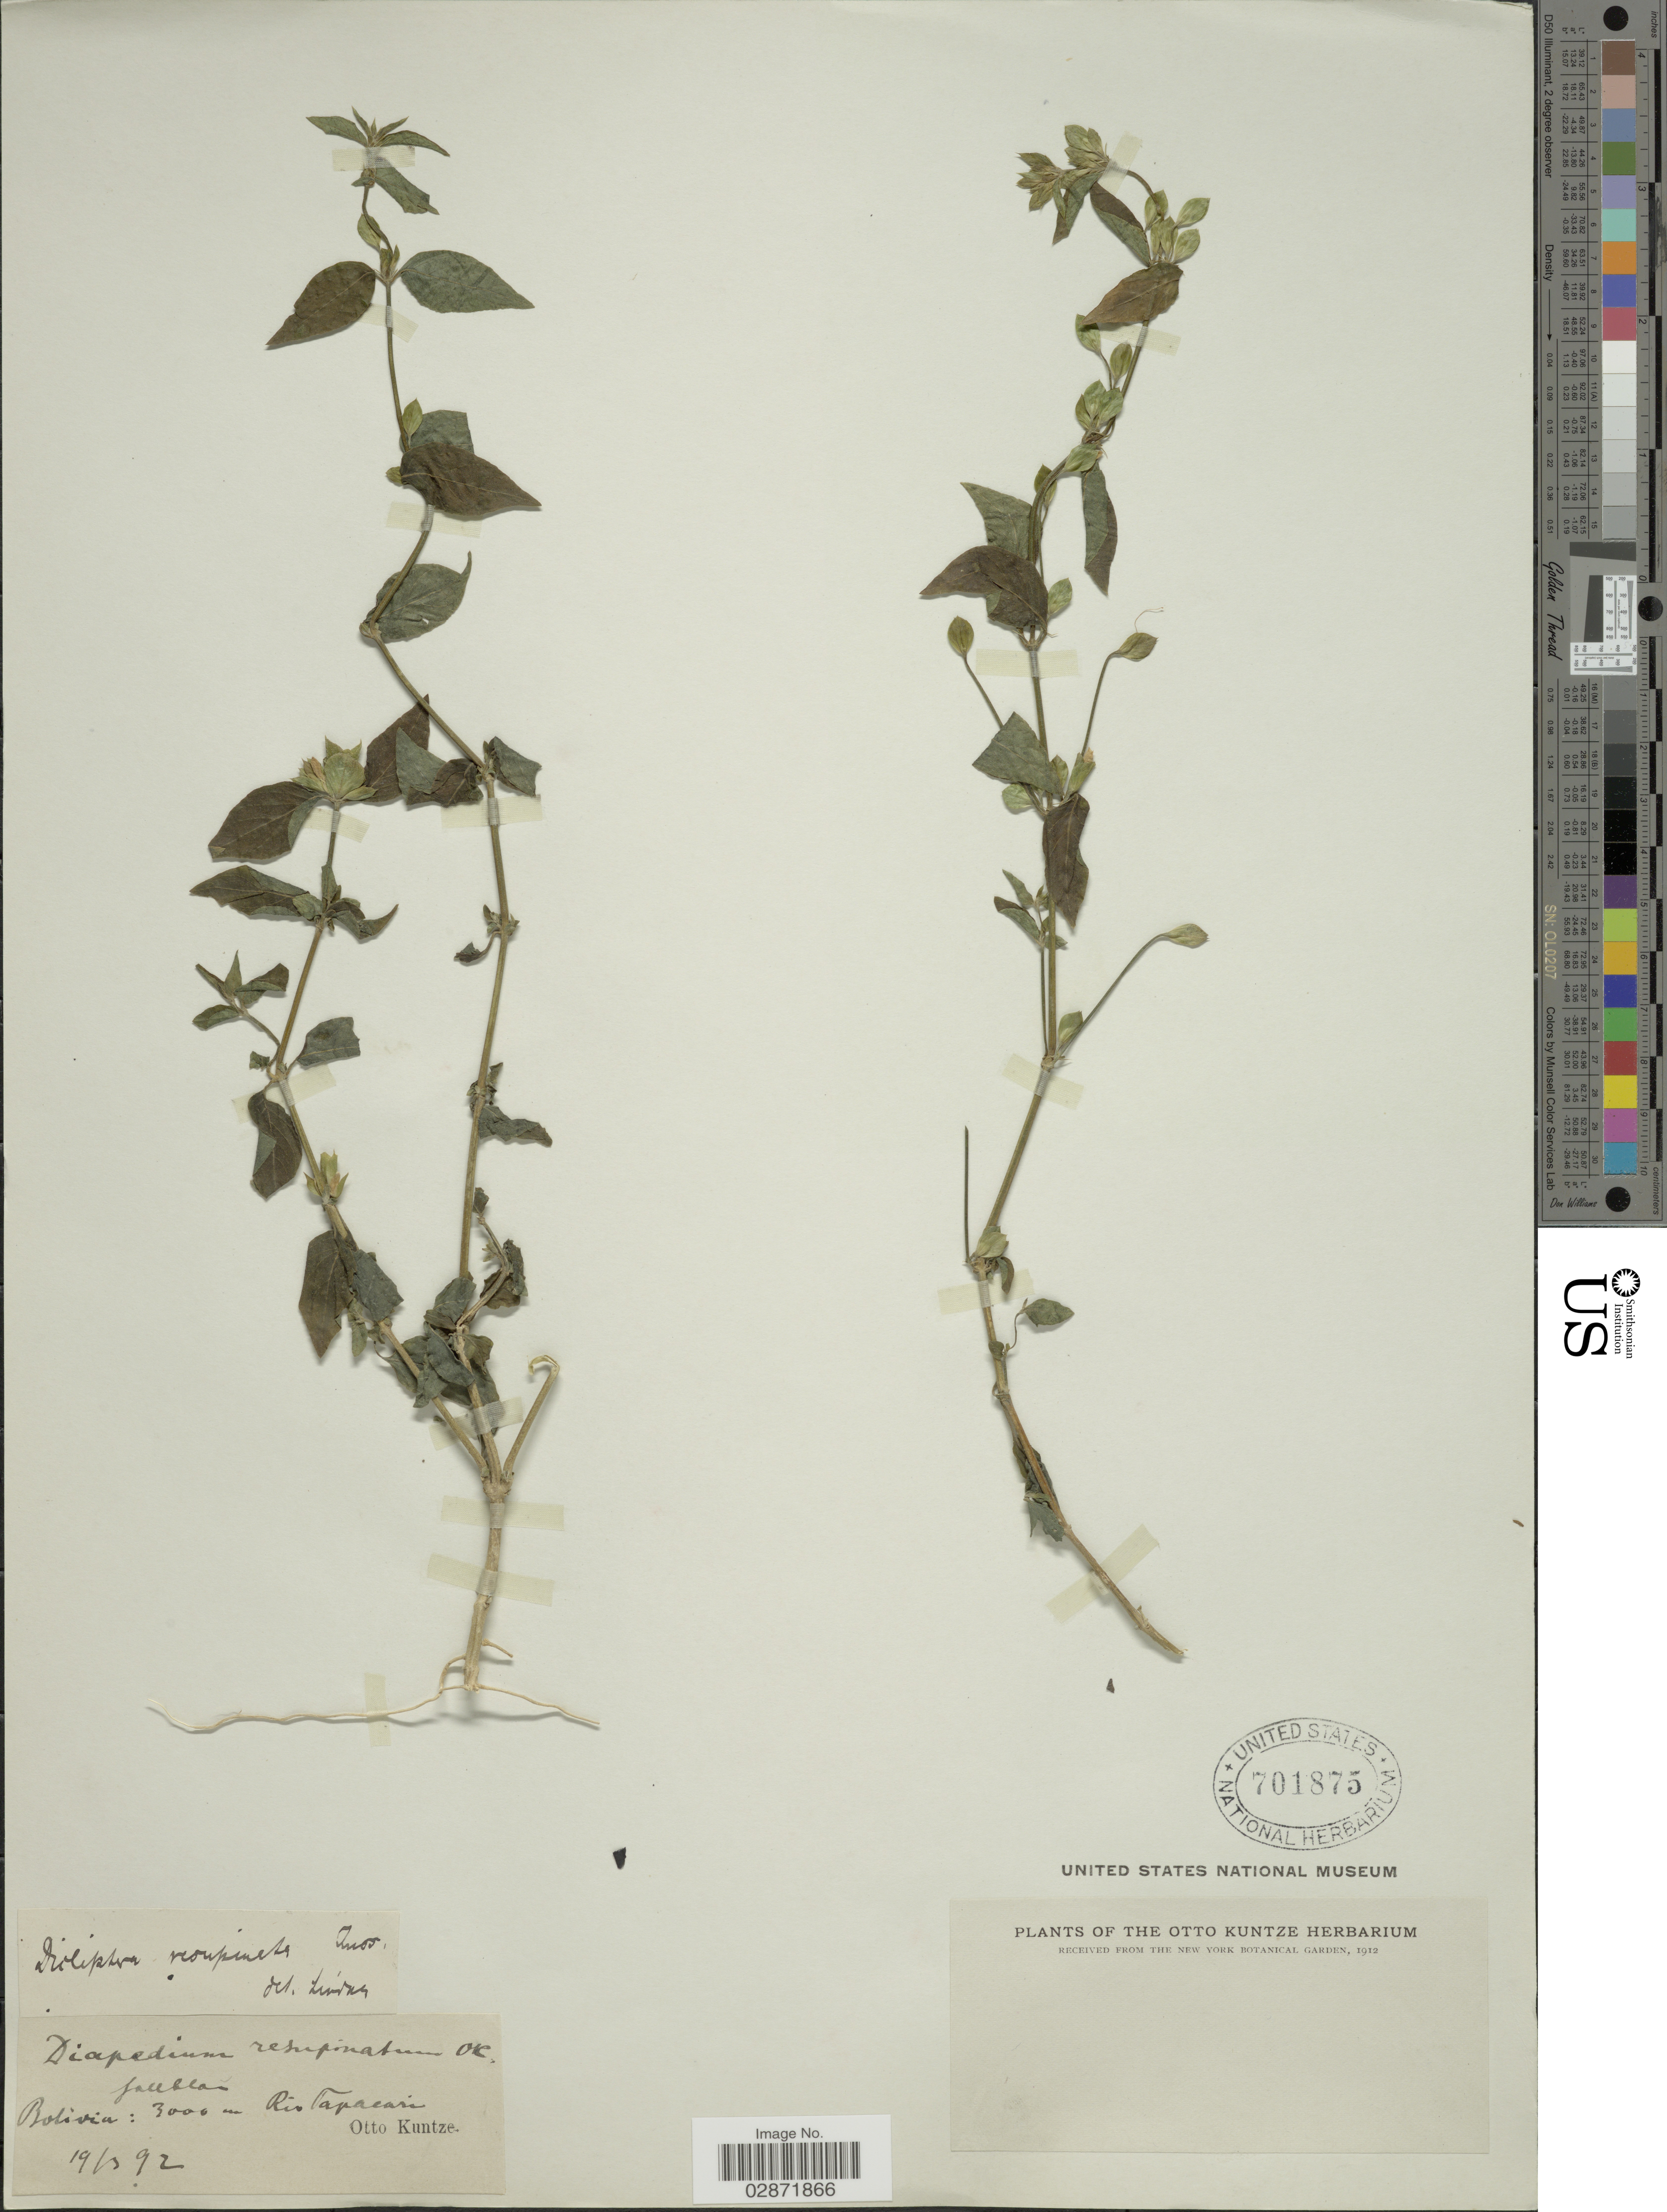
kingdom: Plantae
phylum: Tracheophyta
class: Magnoliopsida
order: Lamiales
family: Acanthaceae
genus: Dicliptera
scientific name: Dicliptera cochabambensis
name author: Lindau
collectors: C.E.O. Kuntze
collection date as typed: Transcribed d/m/y: 19/3/92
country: Bolivia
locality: Rio Tapacari.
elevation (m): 3000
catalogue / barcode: US 701875